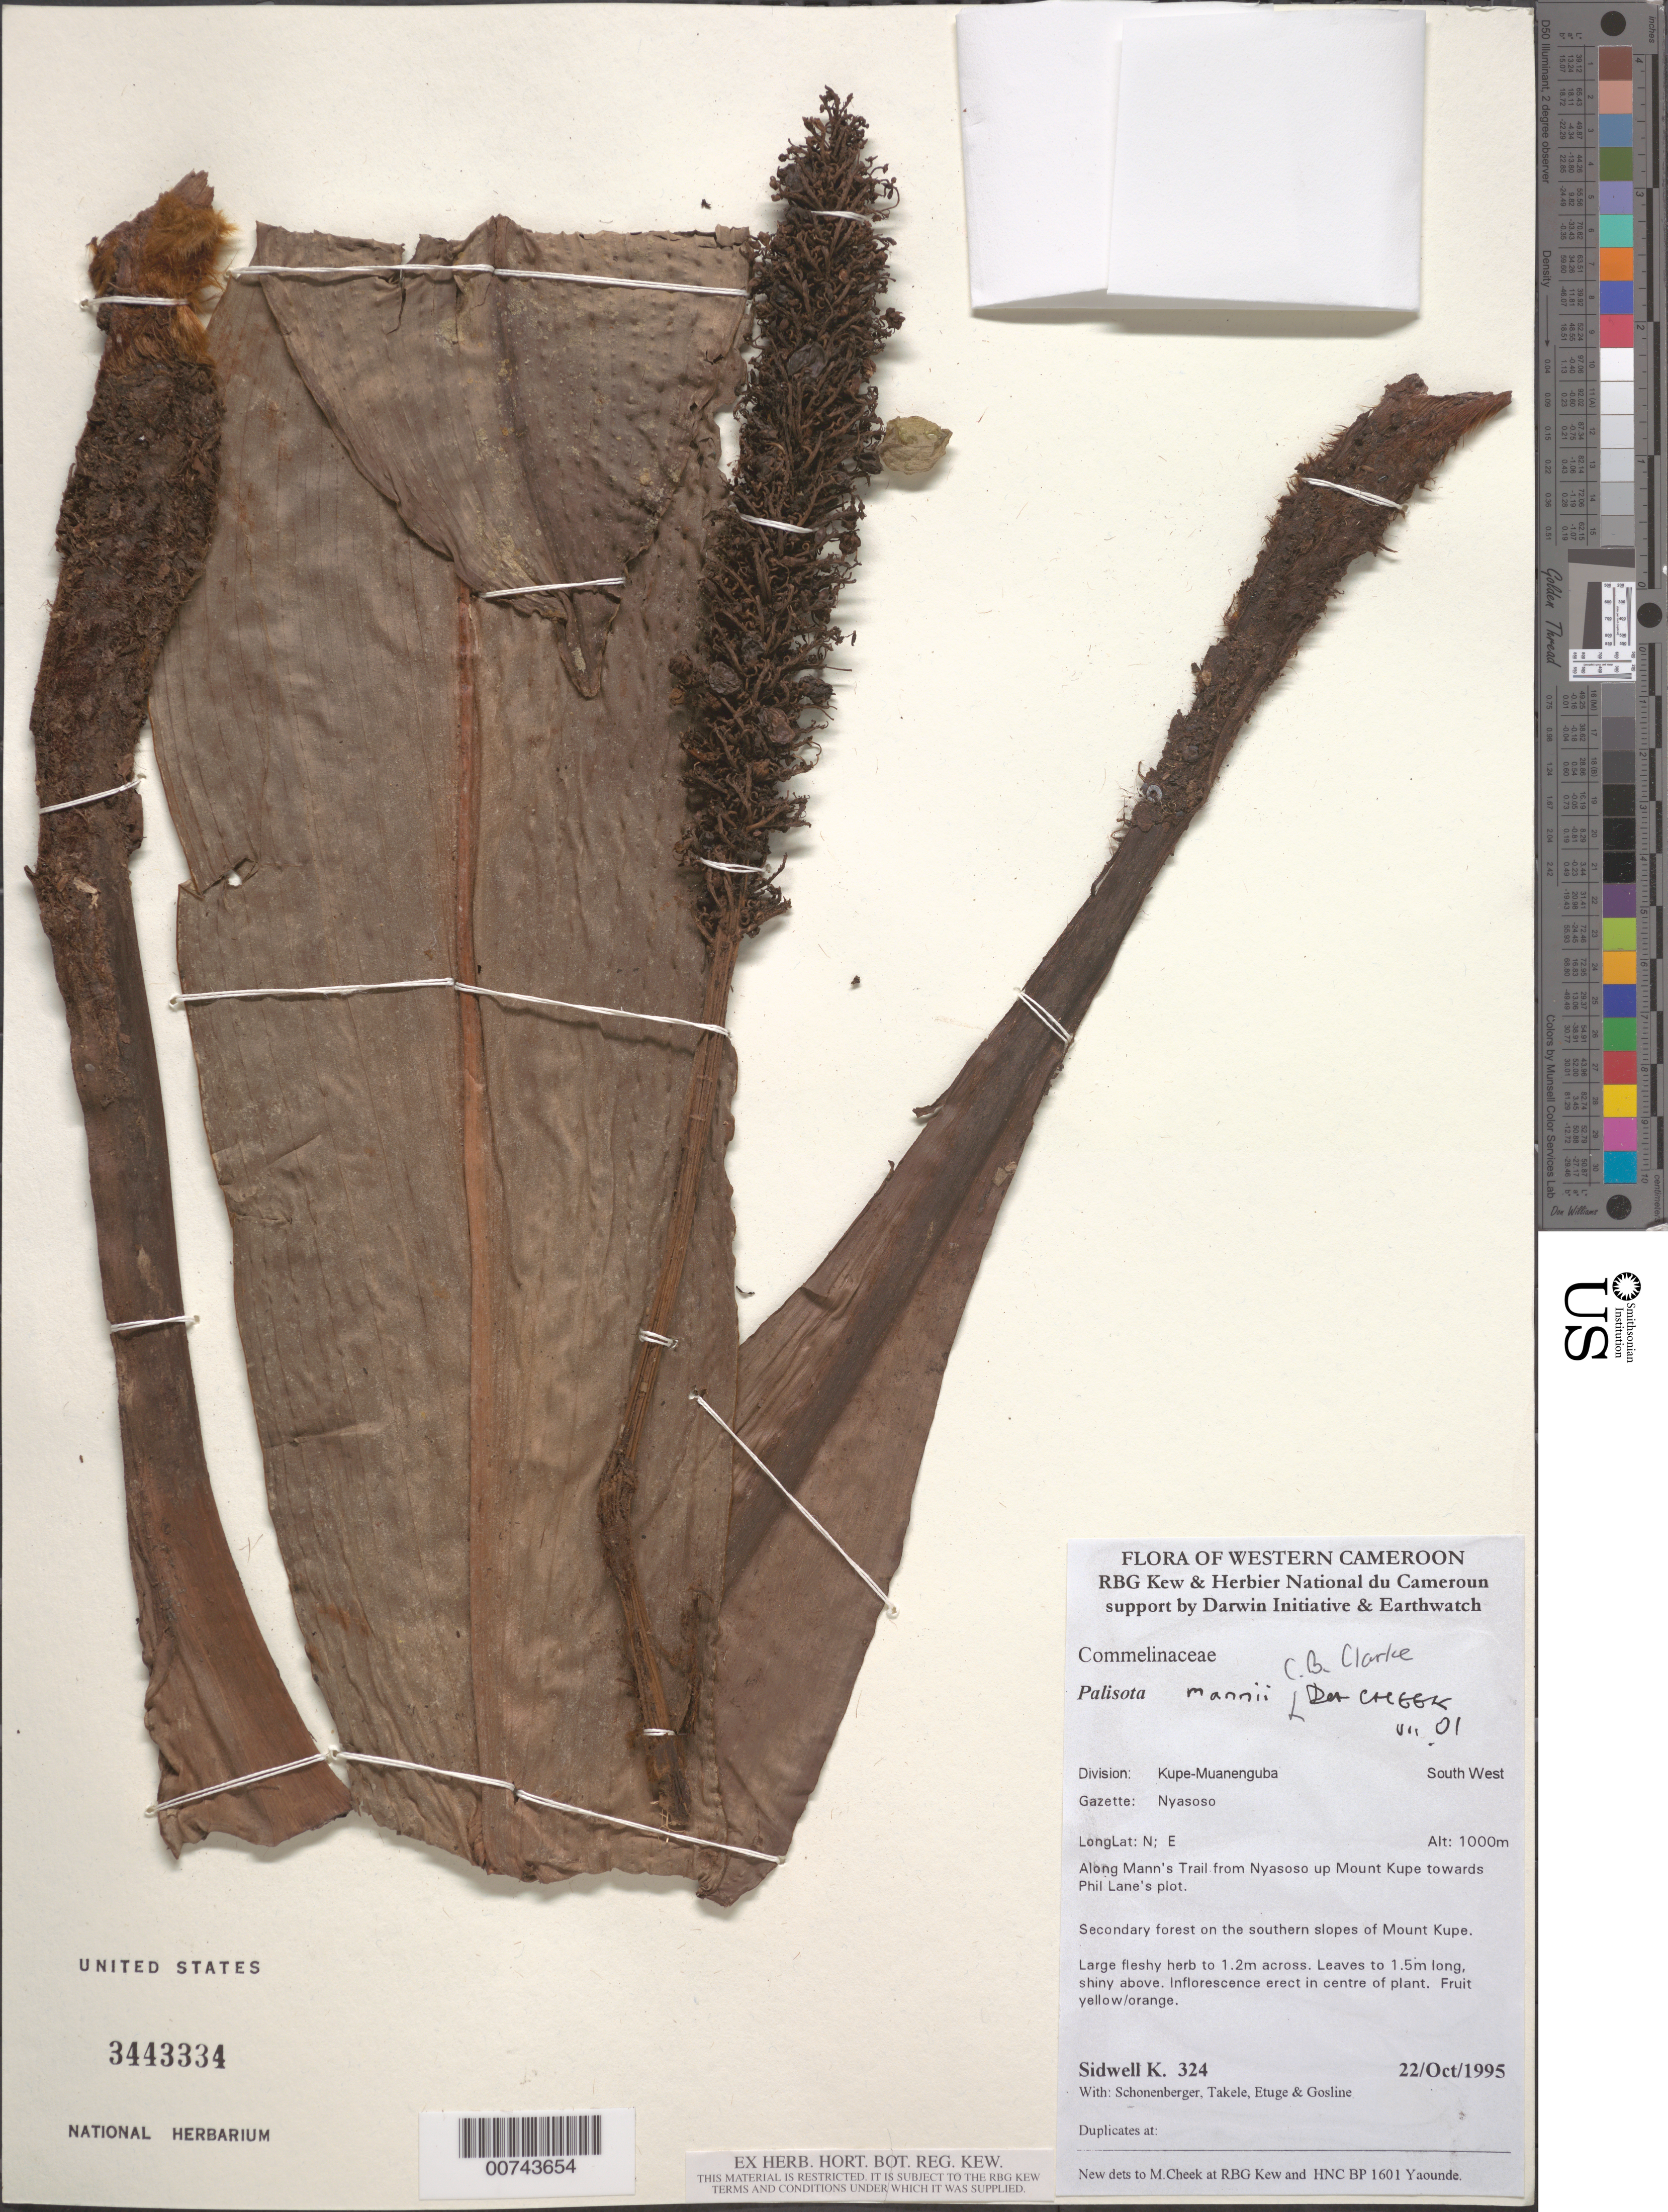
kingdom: Plantae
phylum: Tracheophyta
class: Liliopsida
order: Commelinales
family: Commelinaceae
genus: Palisota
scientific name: Palisota mannii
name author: C.B. Clarke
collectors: K. Sidwell, -. Schoenenberger, M. Etuge, S. Gosline & -. Takele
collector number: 324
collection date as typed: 22 Oct 1995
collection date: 1995-10-22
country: Cameroon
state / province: Sud-Ouest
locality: Along Mann's Trail from Nyasoso up Mount Kupe towards Phil Lane's plot.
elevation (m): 1000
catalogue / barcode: US 3443334